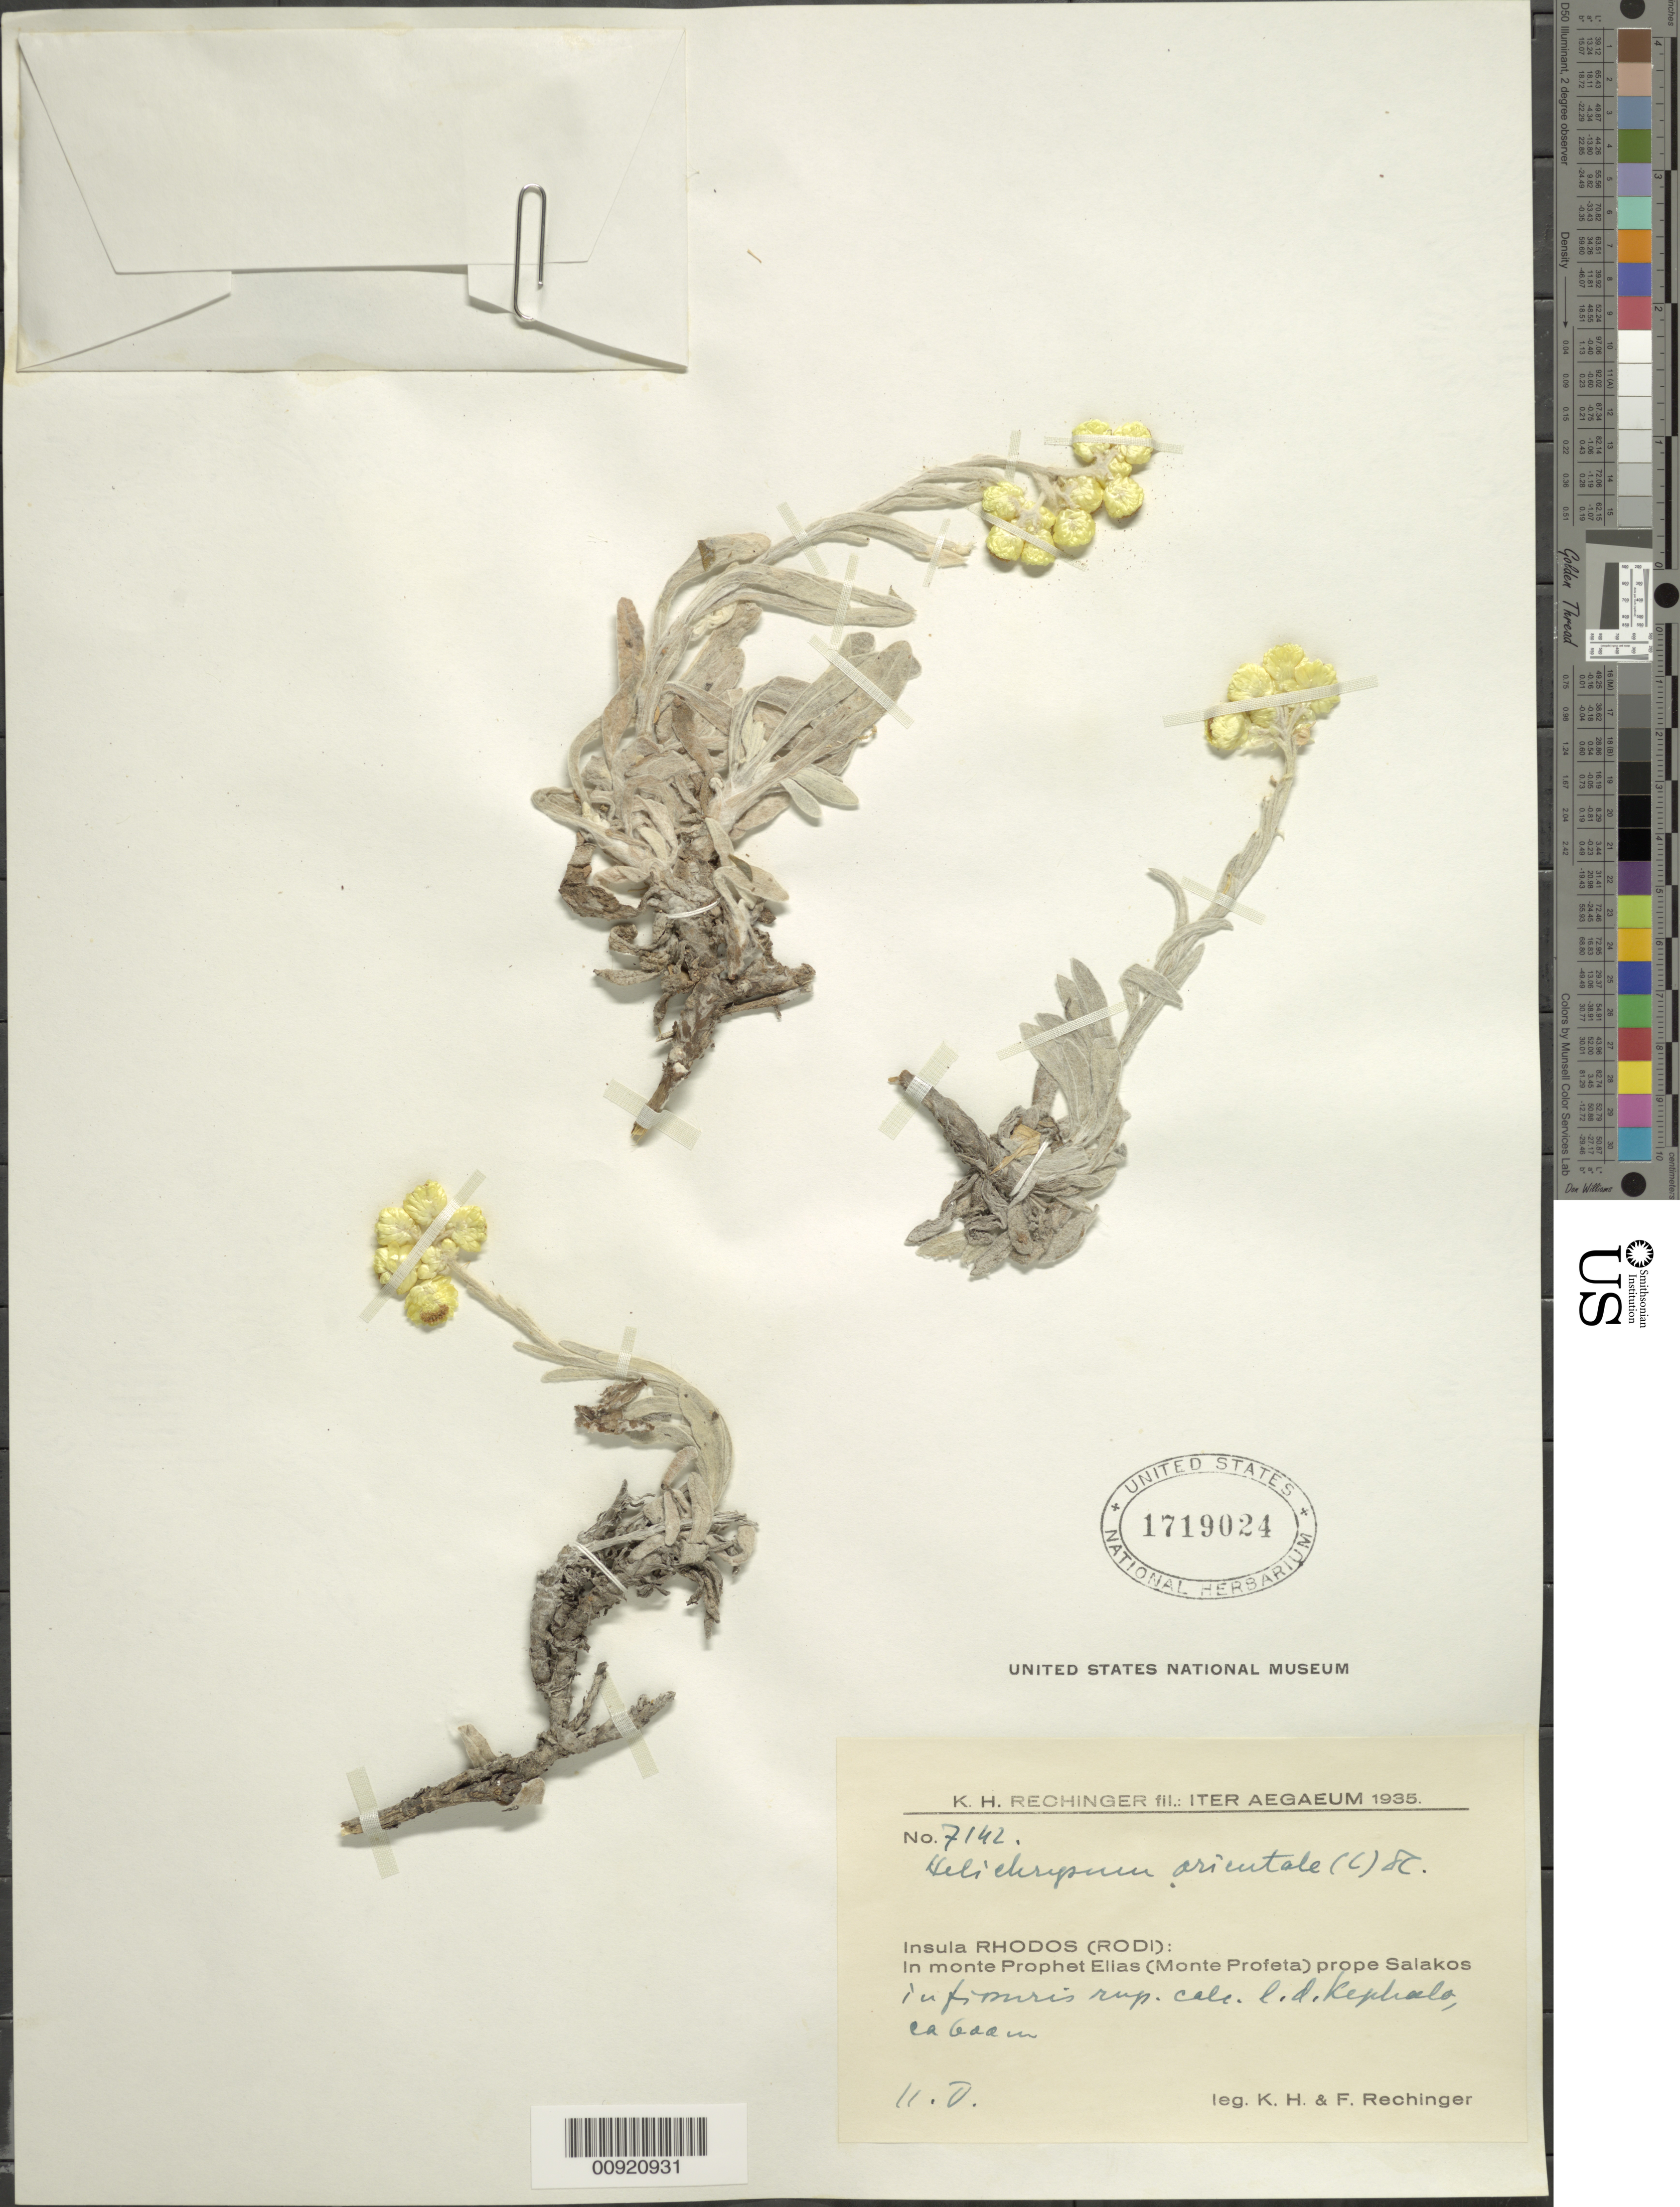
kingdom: Plantae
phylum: Tracheophyta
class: Magnoliopsida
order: Asterales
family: Asteraceae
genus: Helichrysum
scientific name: Helichrysum orientale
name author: Gaertn.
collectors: K. H. Rechinger & F. Rechinger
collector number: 7142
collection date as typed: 11 May 1935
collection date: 1935-05-11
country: Greece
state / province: South Aegean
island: Rhodes I.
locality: Insula Rhodos (Rodi): In monte Prophet Elias (Monte Profeta) prope Salakos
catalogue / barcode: US 1719024